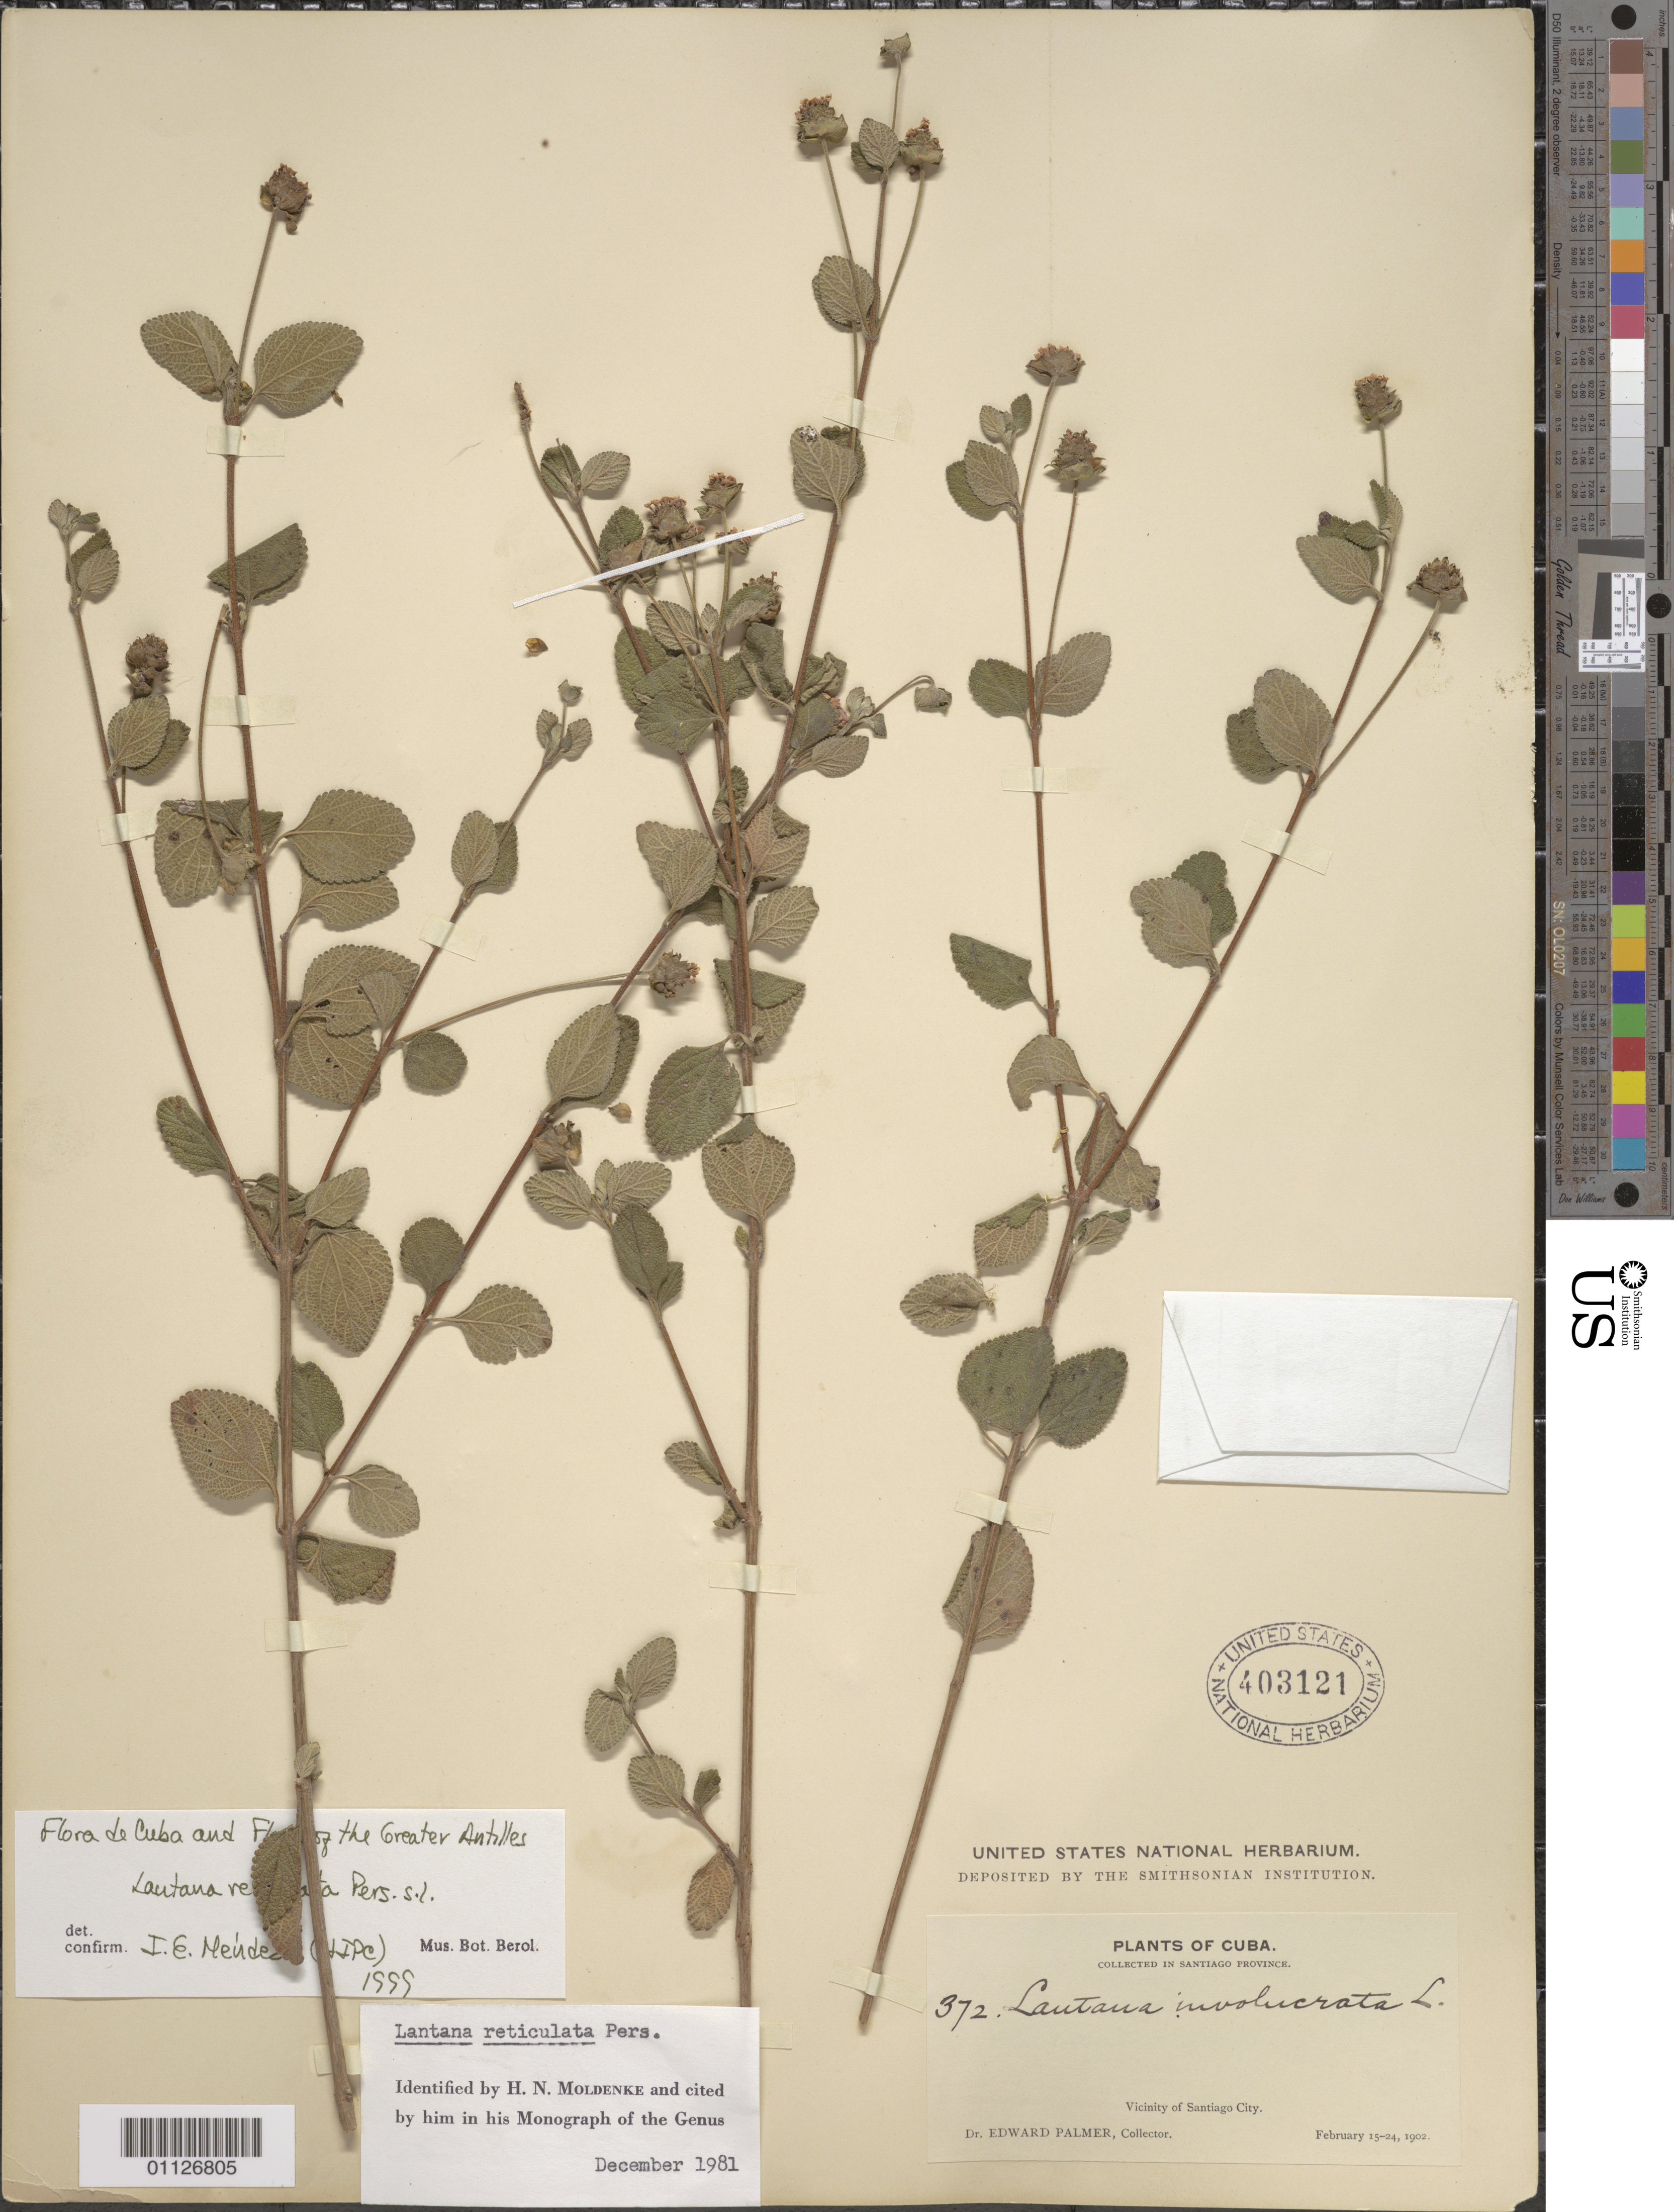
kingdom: Plantae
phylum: Tracheophyta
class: Magnoliopsida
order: Lamiales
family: Verbenaceae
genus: Lantana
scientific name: Lantana reticulata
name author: Pers.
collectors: E. Palmer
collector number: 372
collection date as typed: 15 Feb 1902 to 24 Feb 1902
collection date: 1902-02-15/1902-02-24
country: Cuba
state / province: Santiago de Cuba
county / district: Santiago De Cuba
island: Cuba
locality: Santiago de Cuba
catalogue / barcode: US 403121